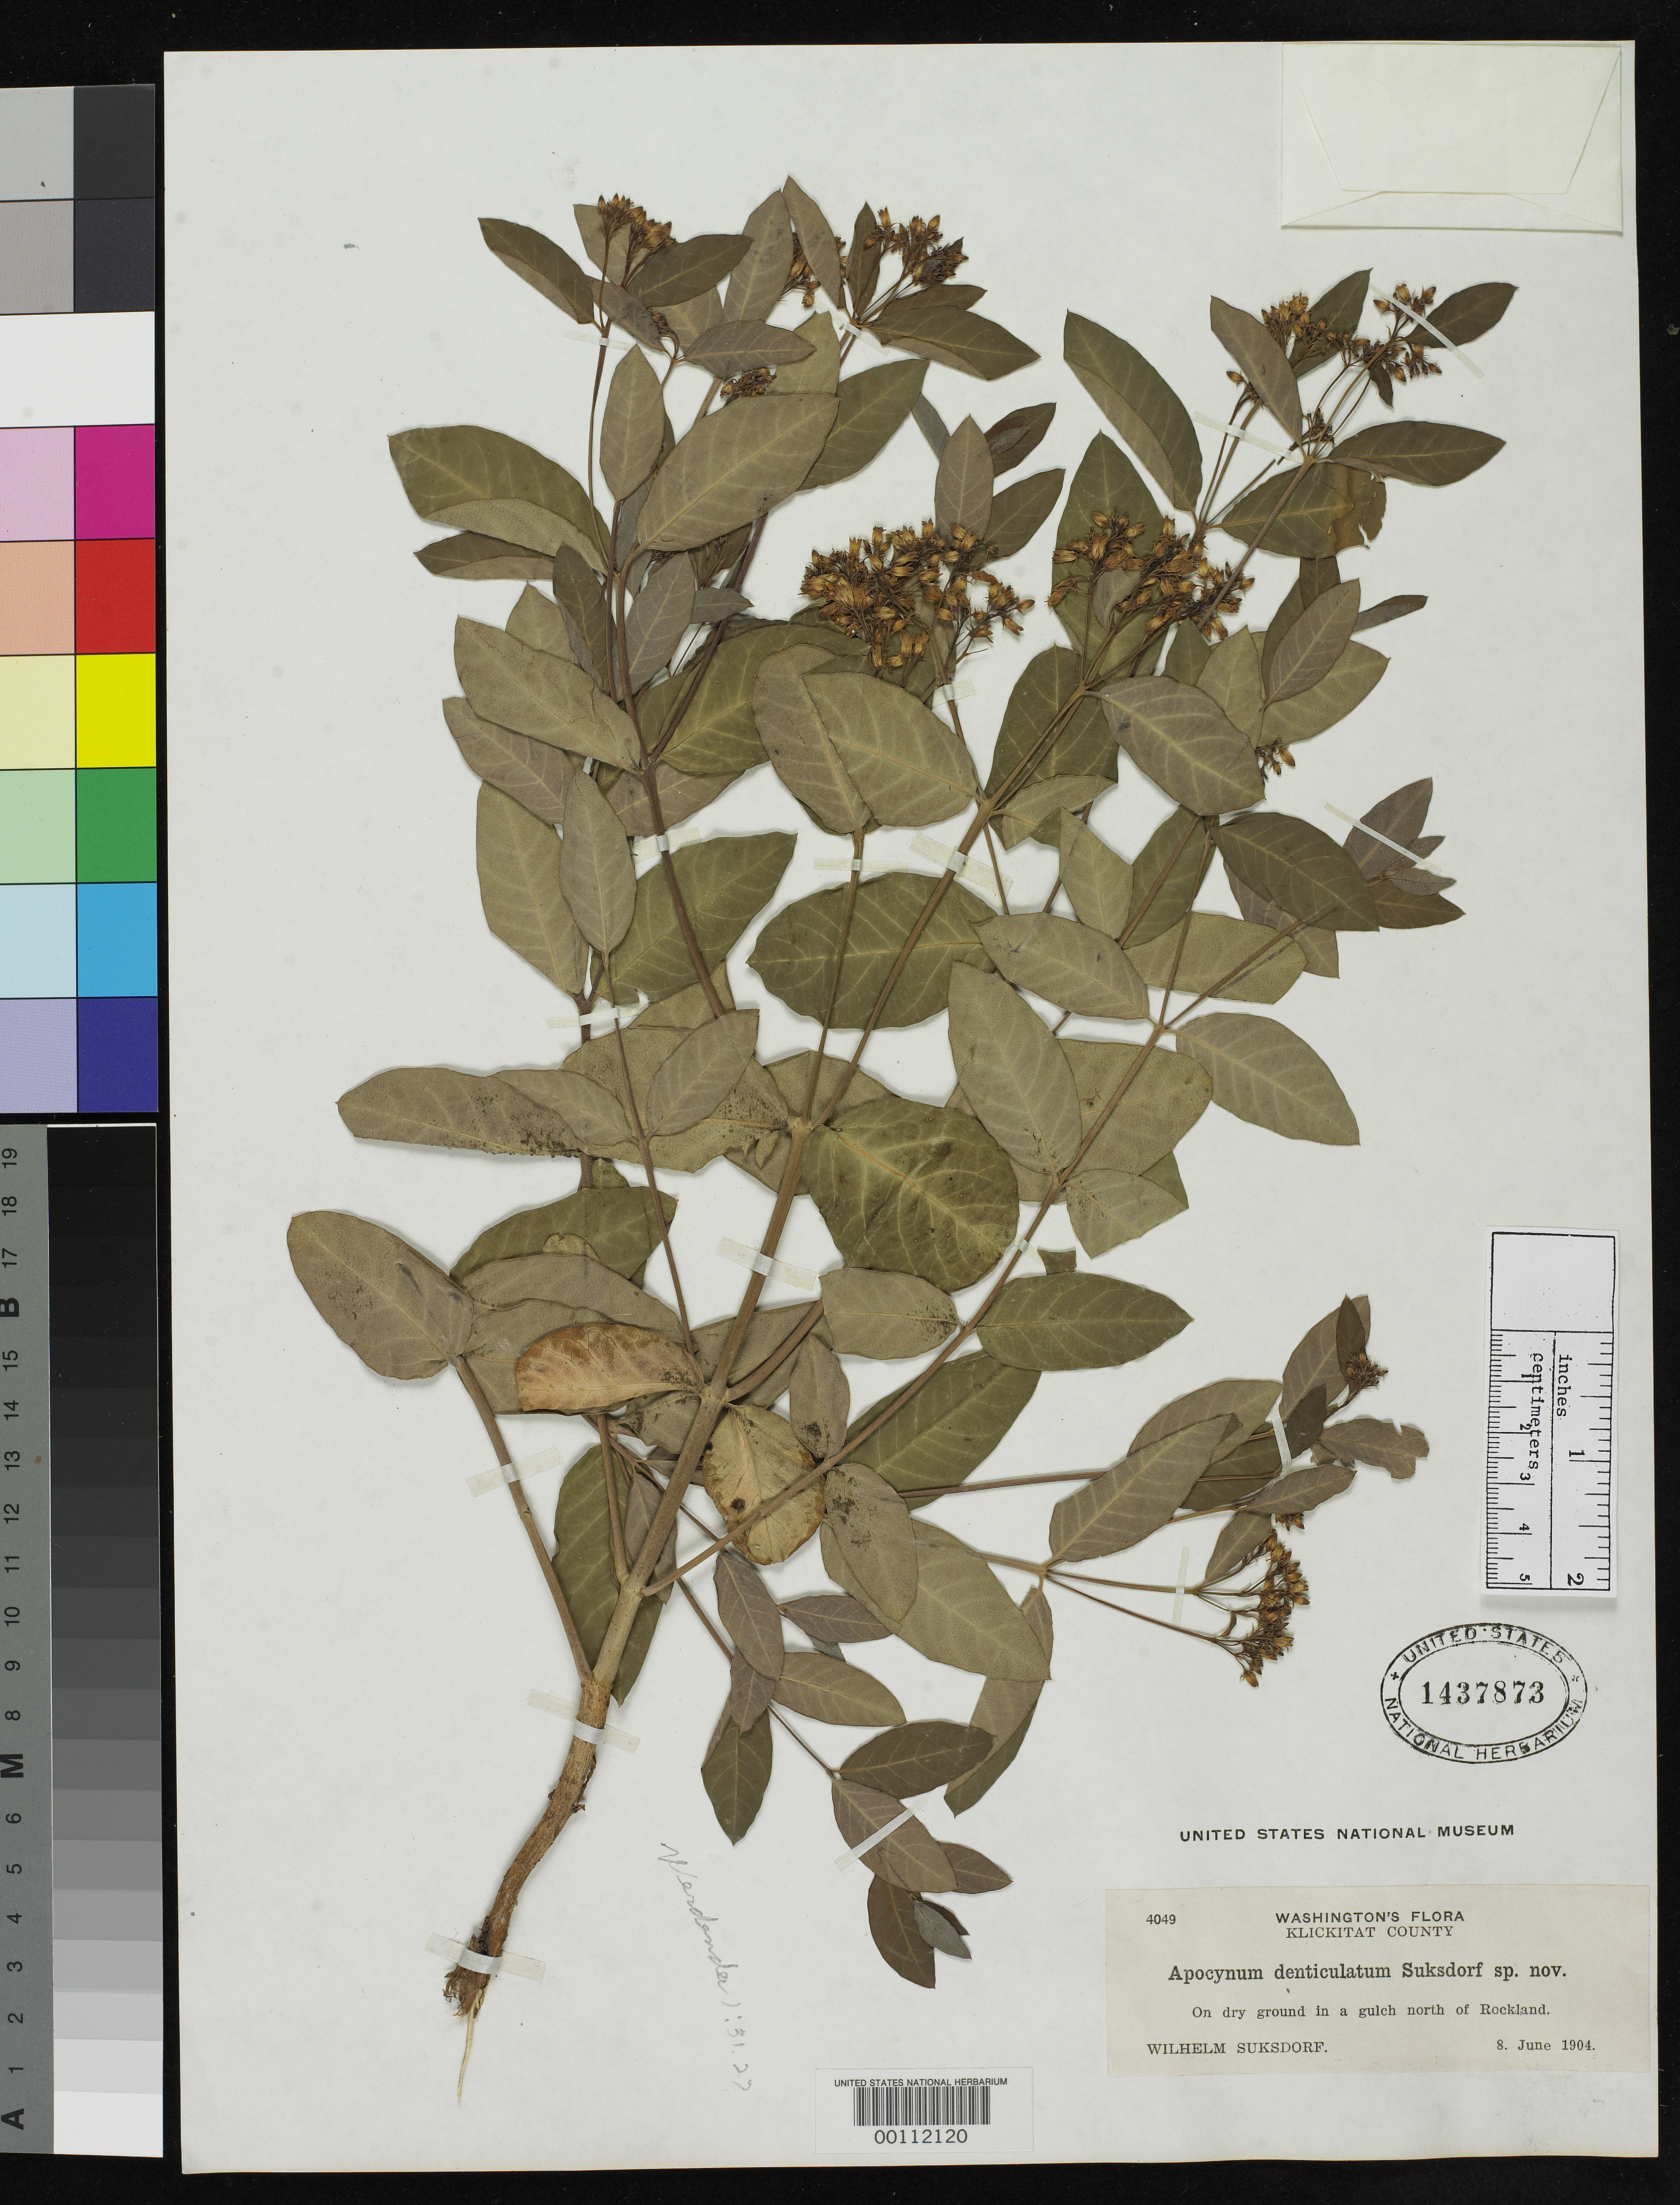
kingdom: Plantae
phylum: Tracheophyta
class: Magnoliopsida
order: Gentianales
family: Apocynaceae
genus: Apocynum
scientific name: Apocynum denticulatum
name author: Suksd.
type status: Isotype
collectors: W. N. Suksdorf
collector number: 4049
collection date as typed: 08 Jun 1904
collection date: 1904-06-08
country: United States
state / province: Washington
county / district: Klickitat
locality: Rockland.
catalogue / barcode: US 1437873